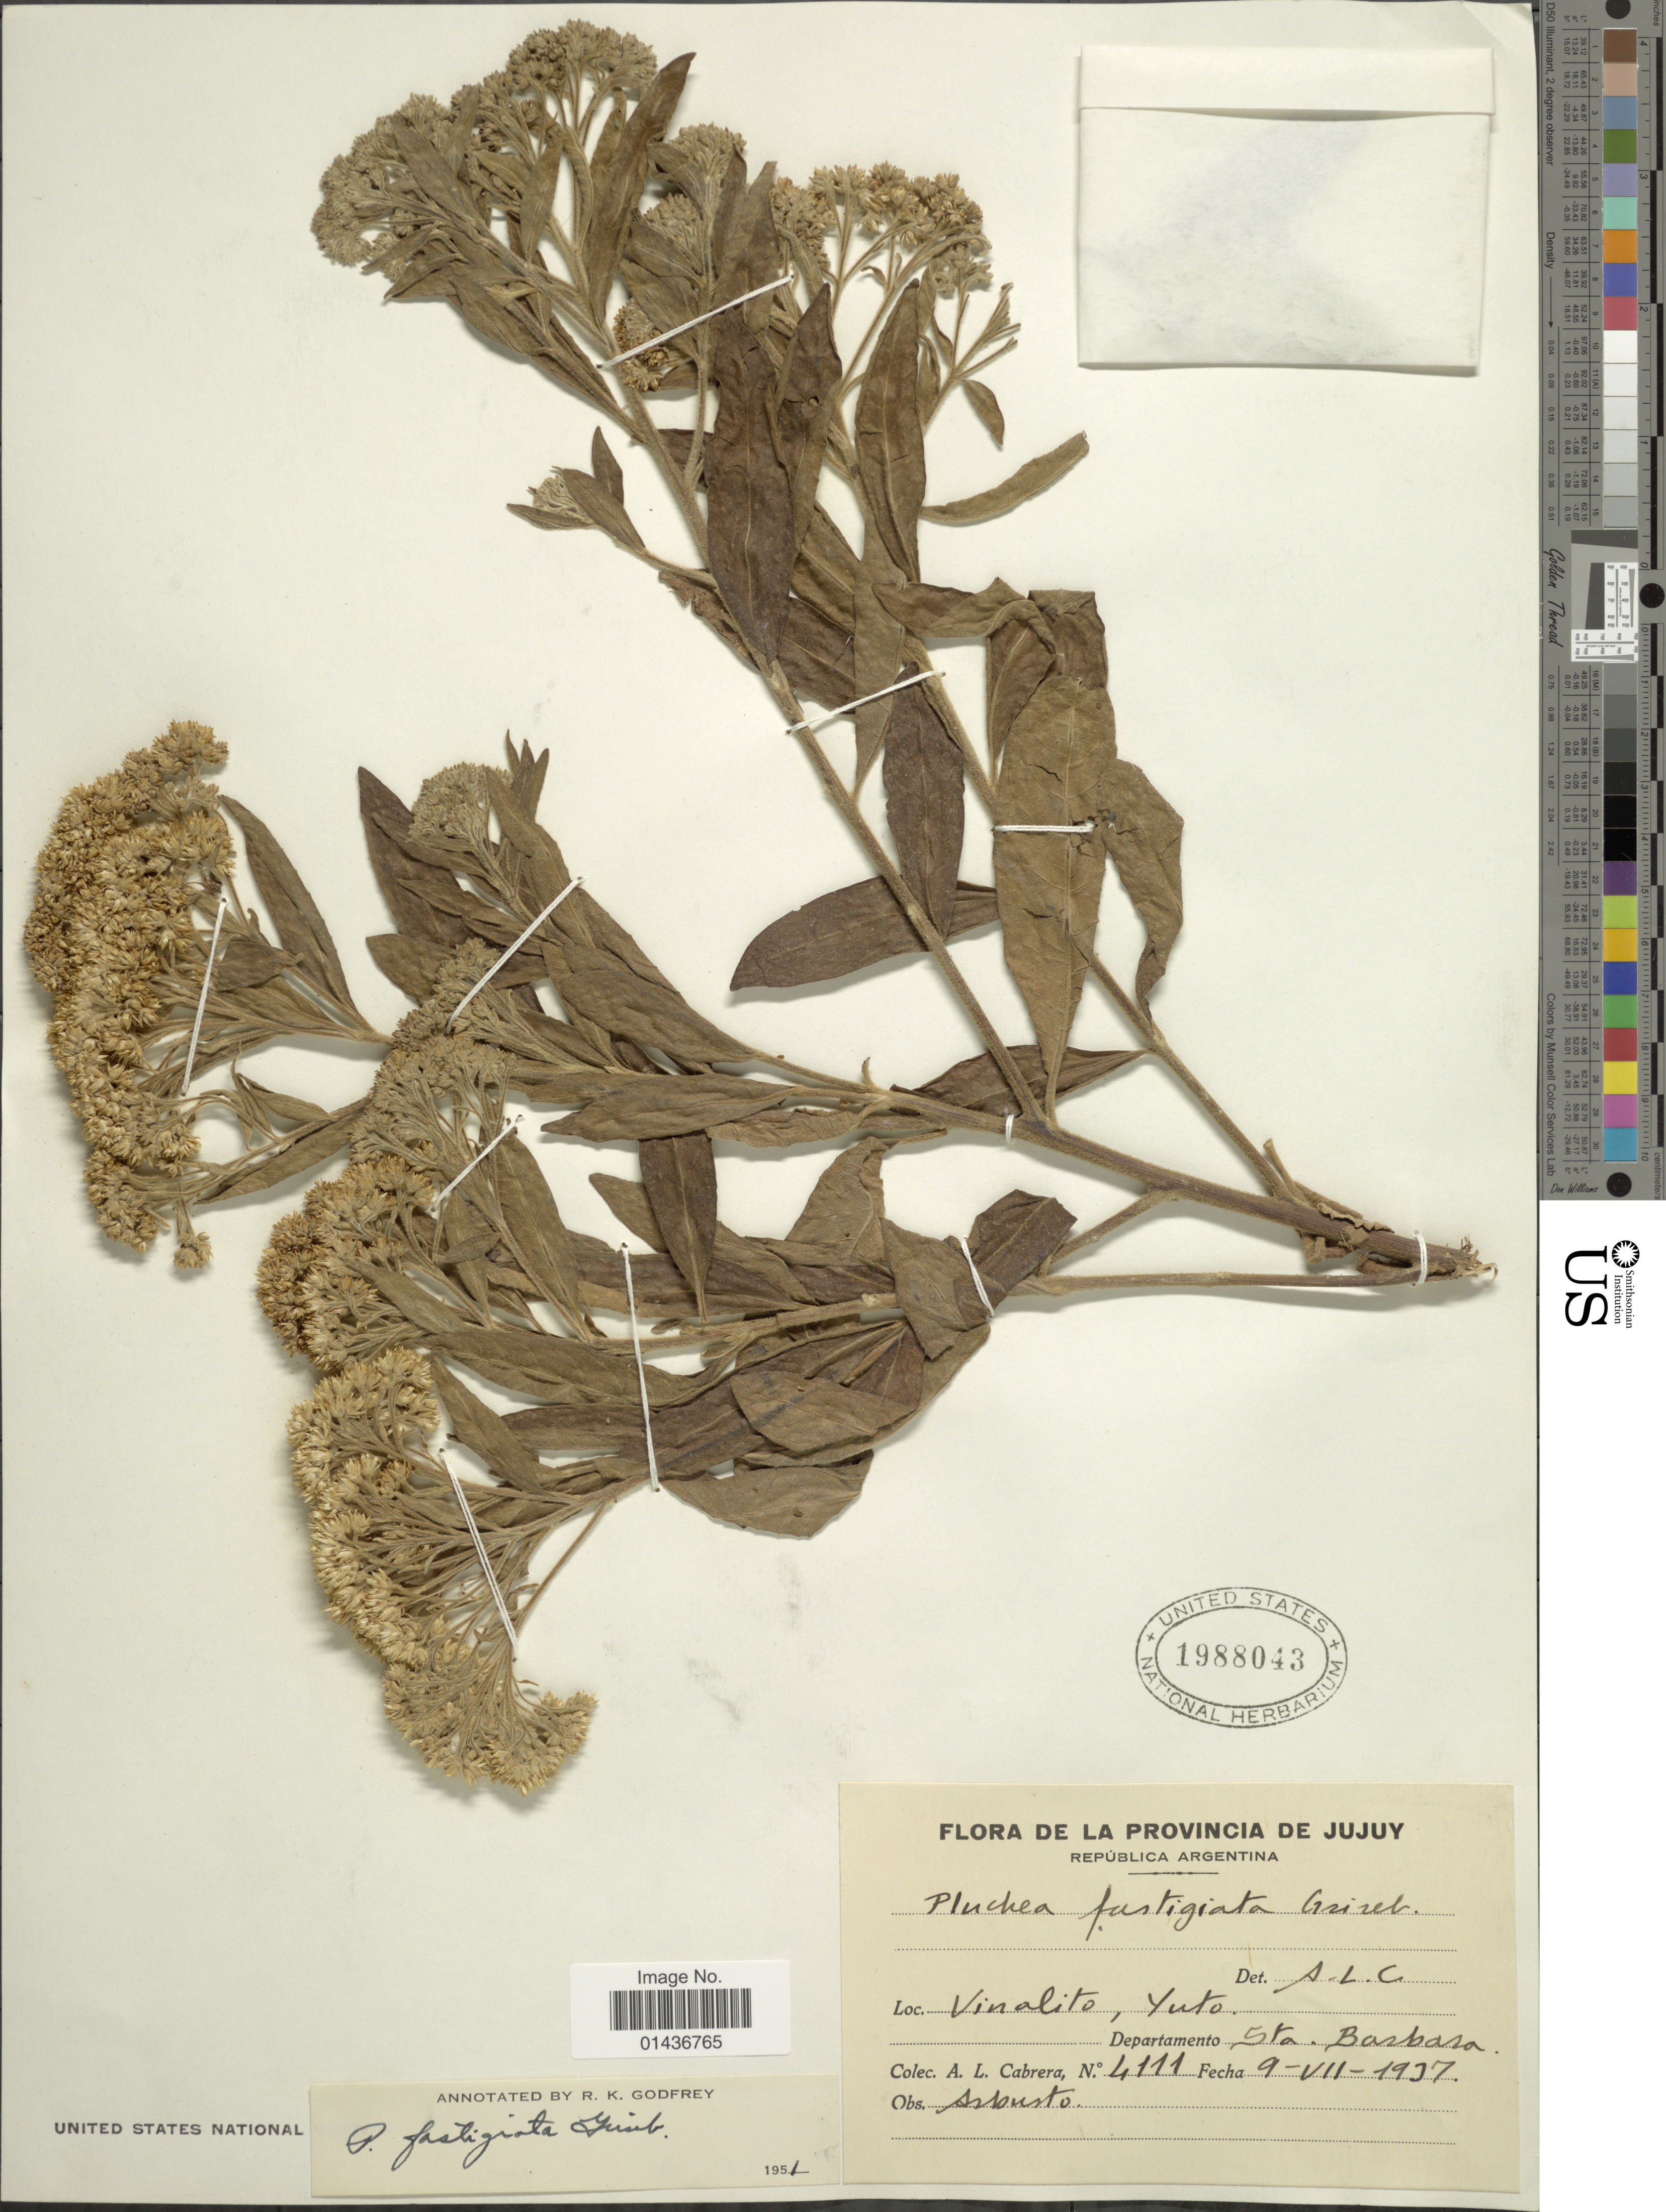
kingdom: Plantae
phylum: Tracheophyta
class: Magnoliopsida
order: Asterales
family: Asteraceae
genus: Pluchea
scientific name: Pluchea fastigiata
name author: Griseb.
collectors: A. L. Cabrera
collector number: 4111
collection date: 1937-07-09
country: Argentina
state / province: Jujuy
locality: De La Provincia de Jujuy, Vinalito, Yuto, Departamento Sta. Barabara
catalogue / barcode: US 1988043